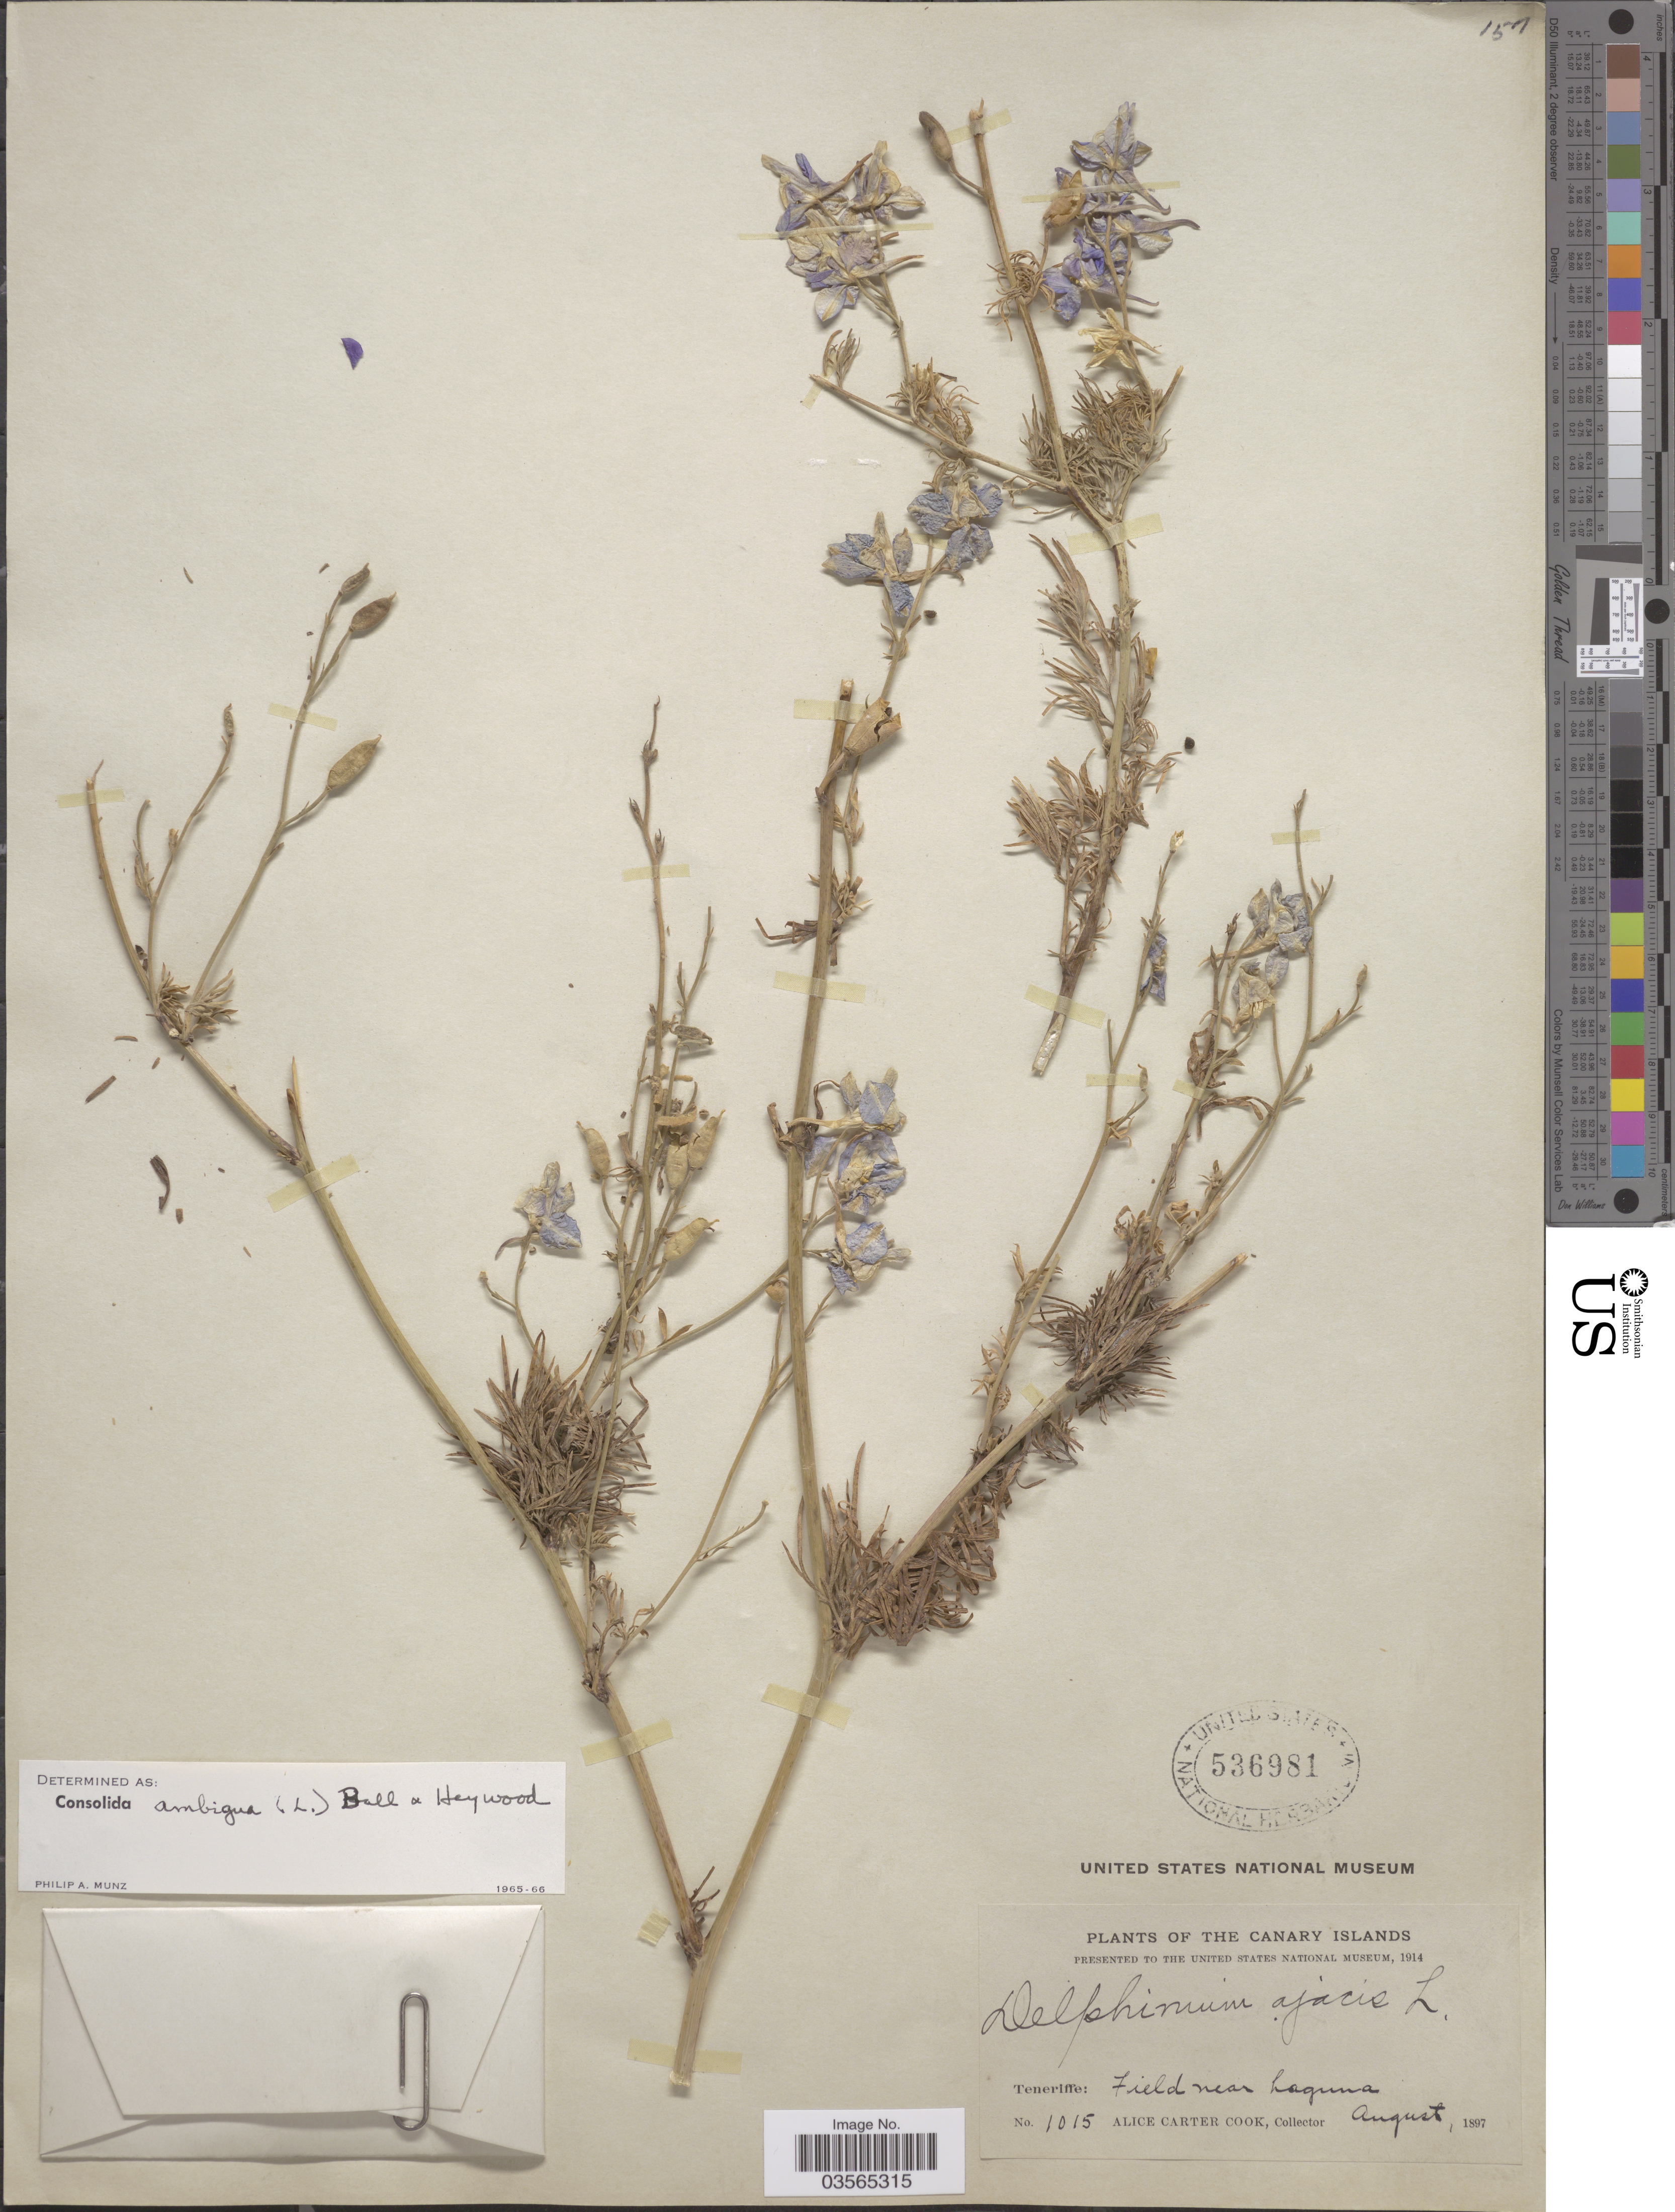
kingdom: Plantae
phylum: Tracheophyta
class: Magnoliopsida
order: Ranunculales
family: Ranunculaceae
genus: Delphinium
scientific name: Delphinium ambiguum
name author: L.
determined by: Strong, Mark T., (BOT), Smithsonian Institution - National Museum of Natural History (UNITED STATES)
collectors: Alice C. Cook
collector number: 1015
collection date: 1897-08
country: Spain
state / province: Canarias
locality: The Canary Islands. Teneriffe: Field near Laguna.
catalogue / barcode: US 536981